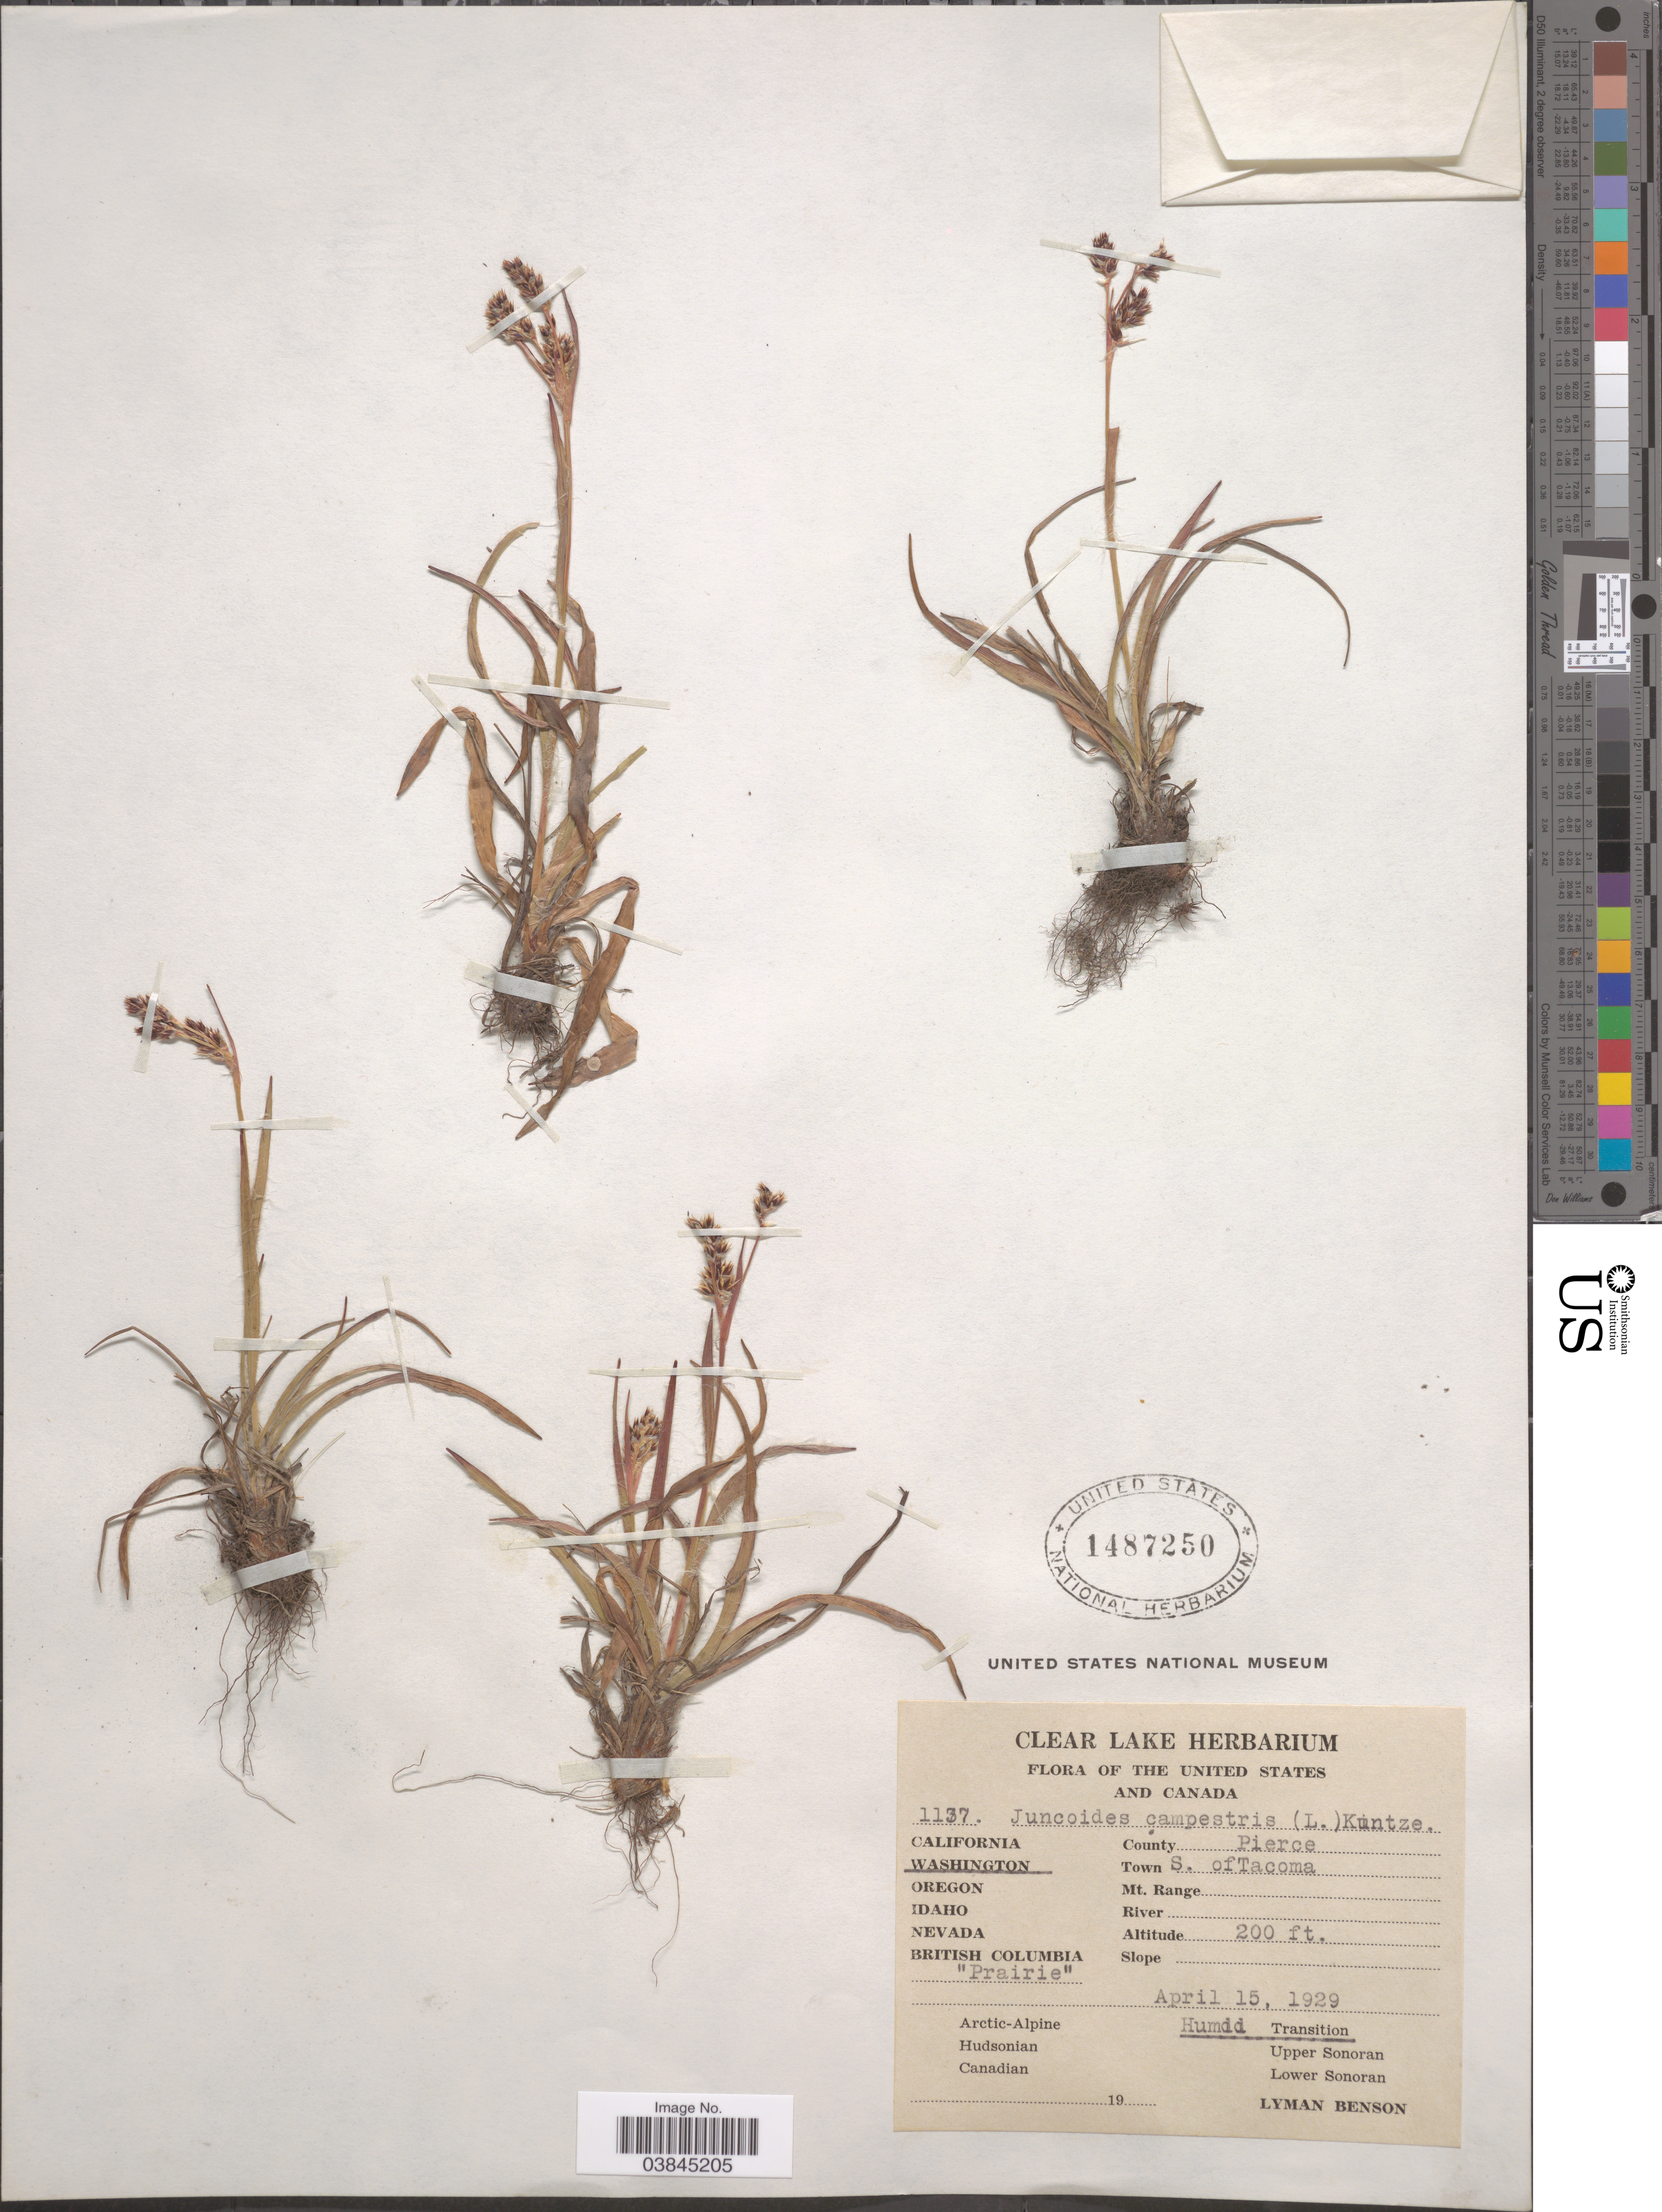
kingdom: Plantae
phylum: Tracheophyta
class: Liliopsida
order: Poales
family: Juncaceae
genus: Luzula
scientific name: Luzula campestris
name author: (L.) DC.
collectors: L. D. Benson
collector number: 1137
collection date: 1929-04-15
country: United States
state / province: Washington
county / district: Pierce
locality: County Pierce. Town S. of Tacoma. Humid Transition.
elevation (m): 61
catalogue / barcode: US 1487250